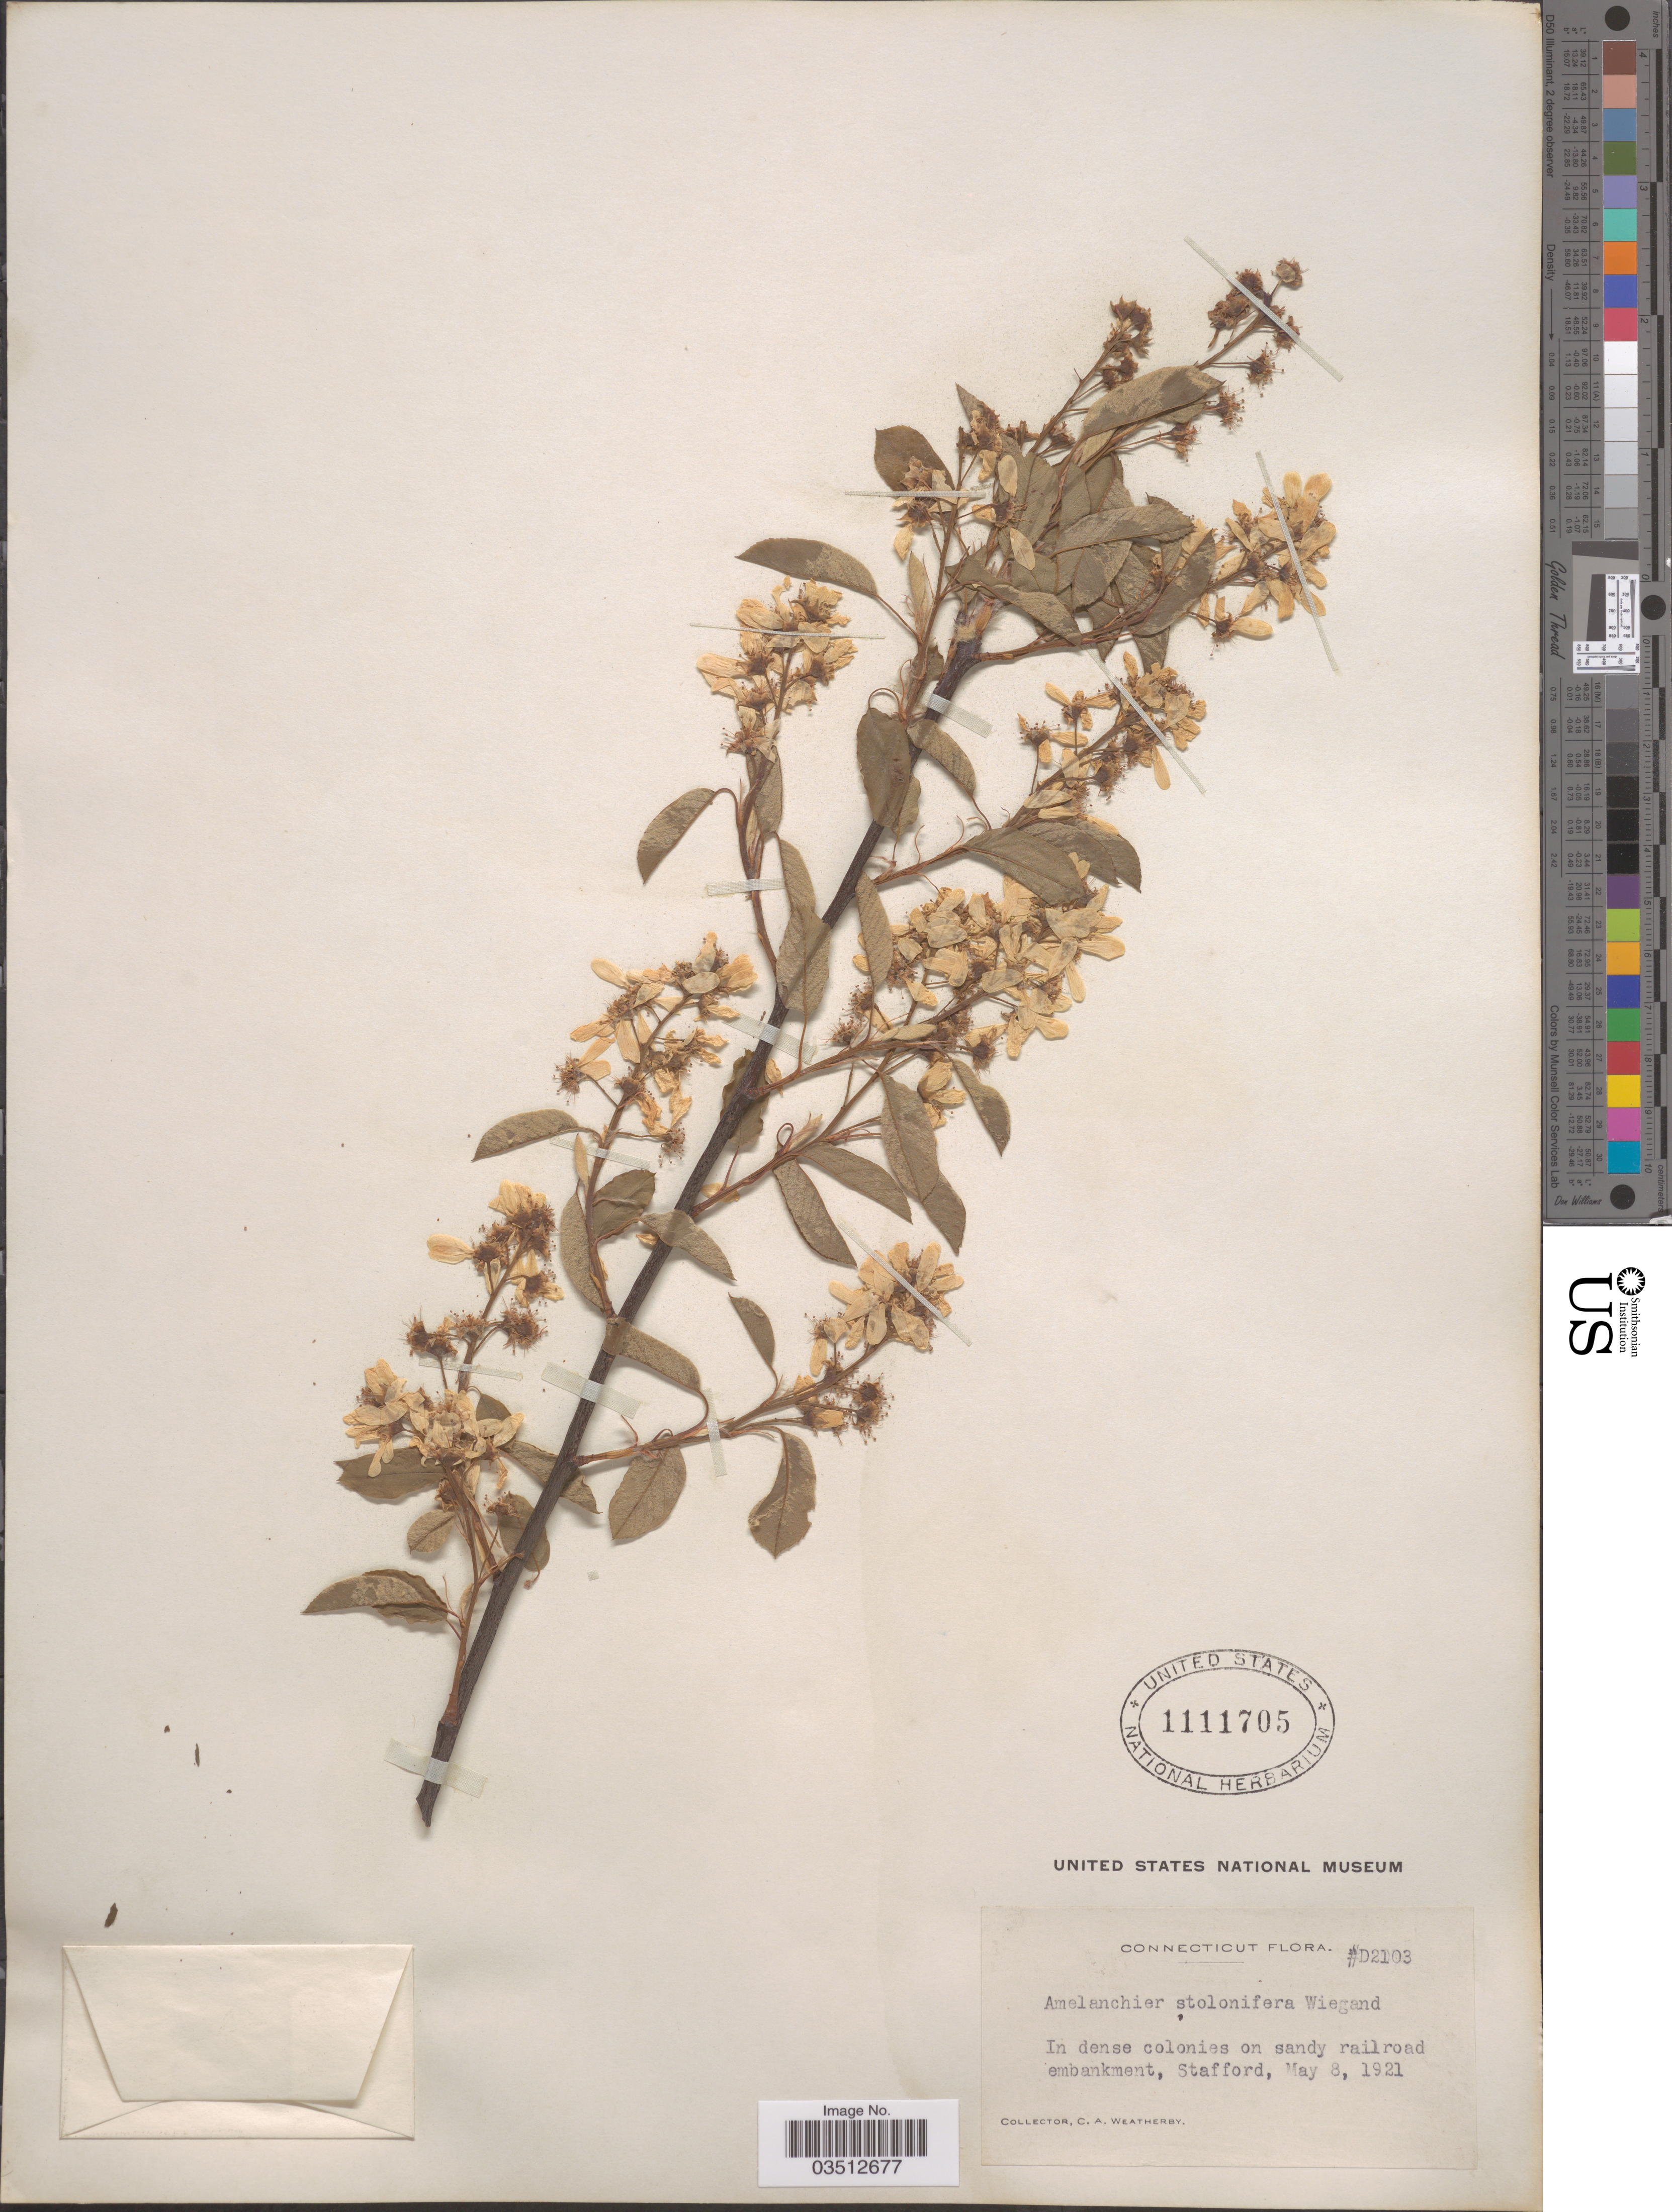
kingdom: Plantae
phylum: Tracheophyta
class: Magnoliopsida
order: Rosales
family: Rosaceae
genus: Amelanchier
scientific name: Amelanchier stolonifera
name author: Wiegand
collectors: C. A. Weatherby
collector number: D2103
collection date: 1921-05-08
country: United States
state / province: Connecticut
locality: On sandy railroad embankment, Stafford.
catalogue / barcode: US 1111705